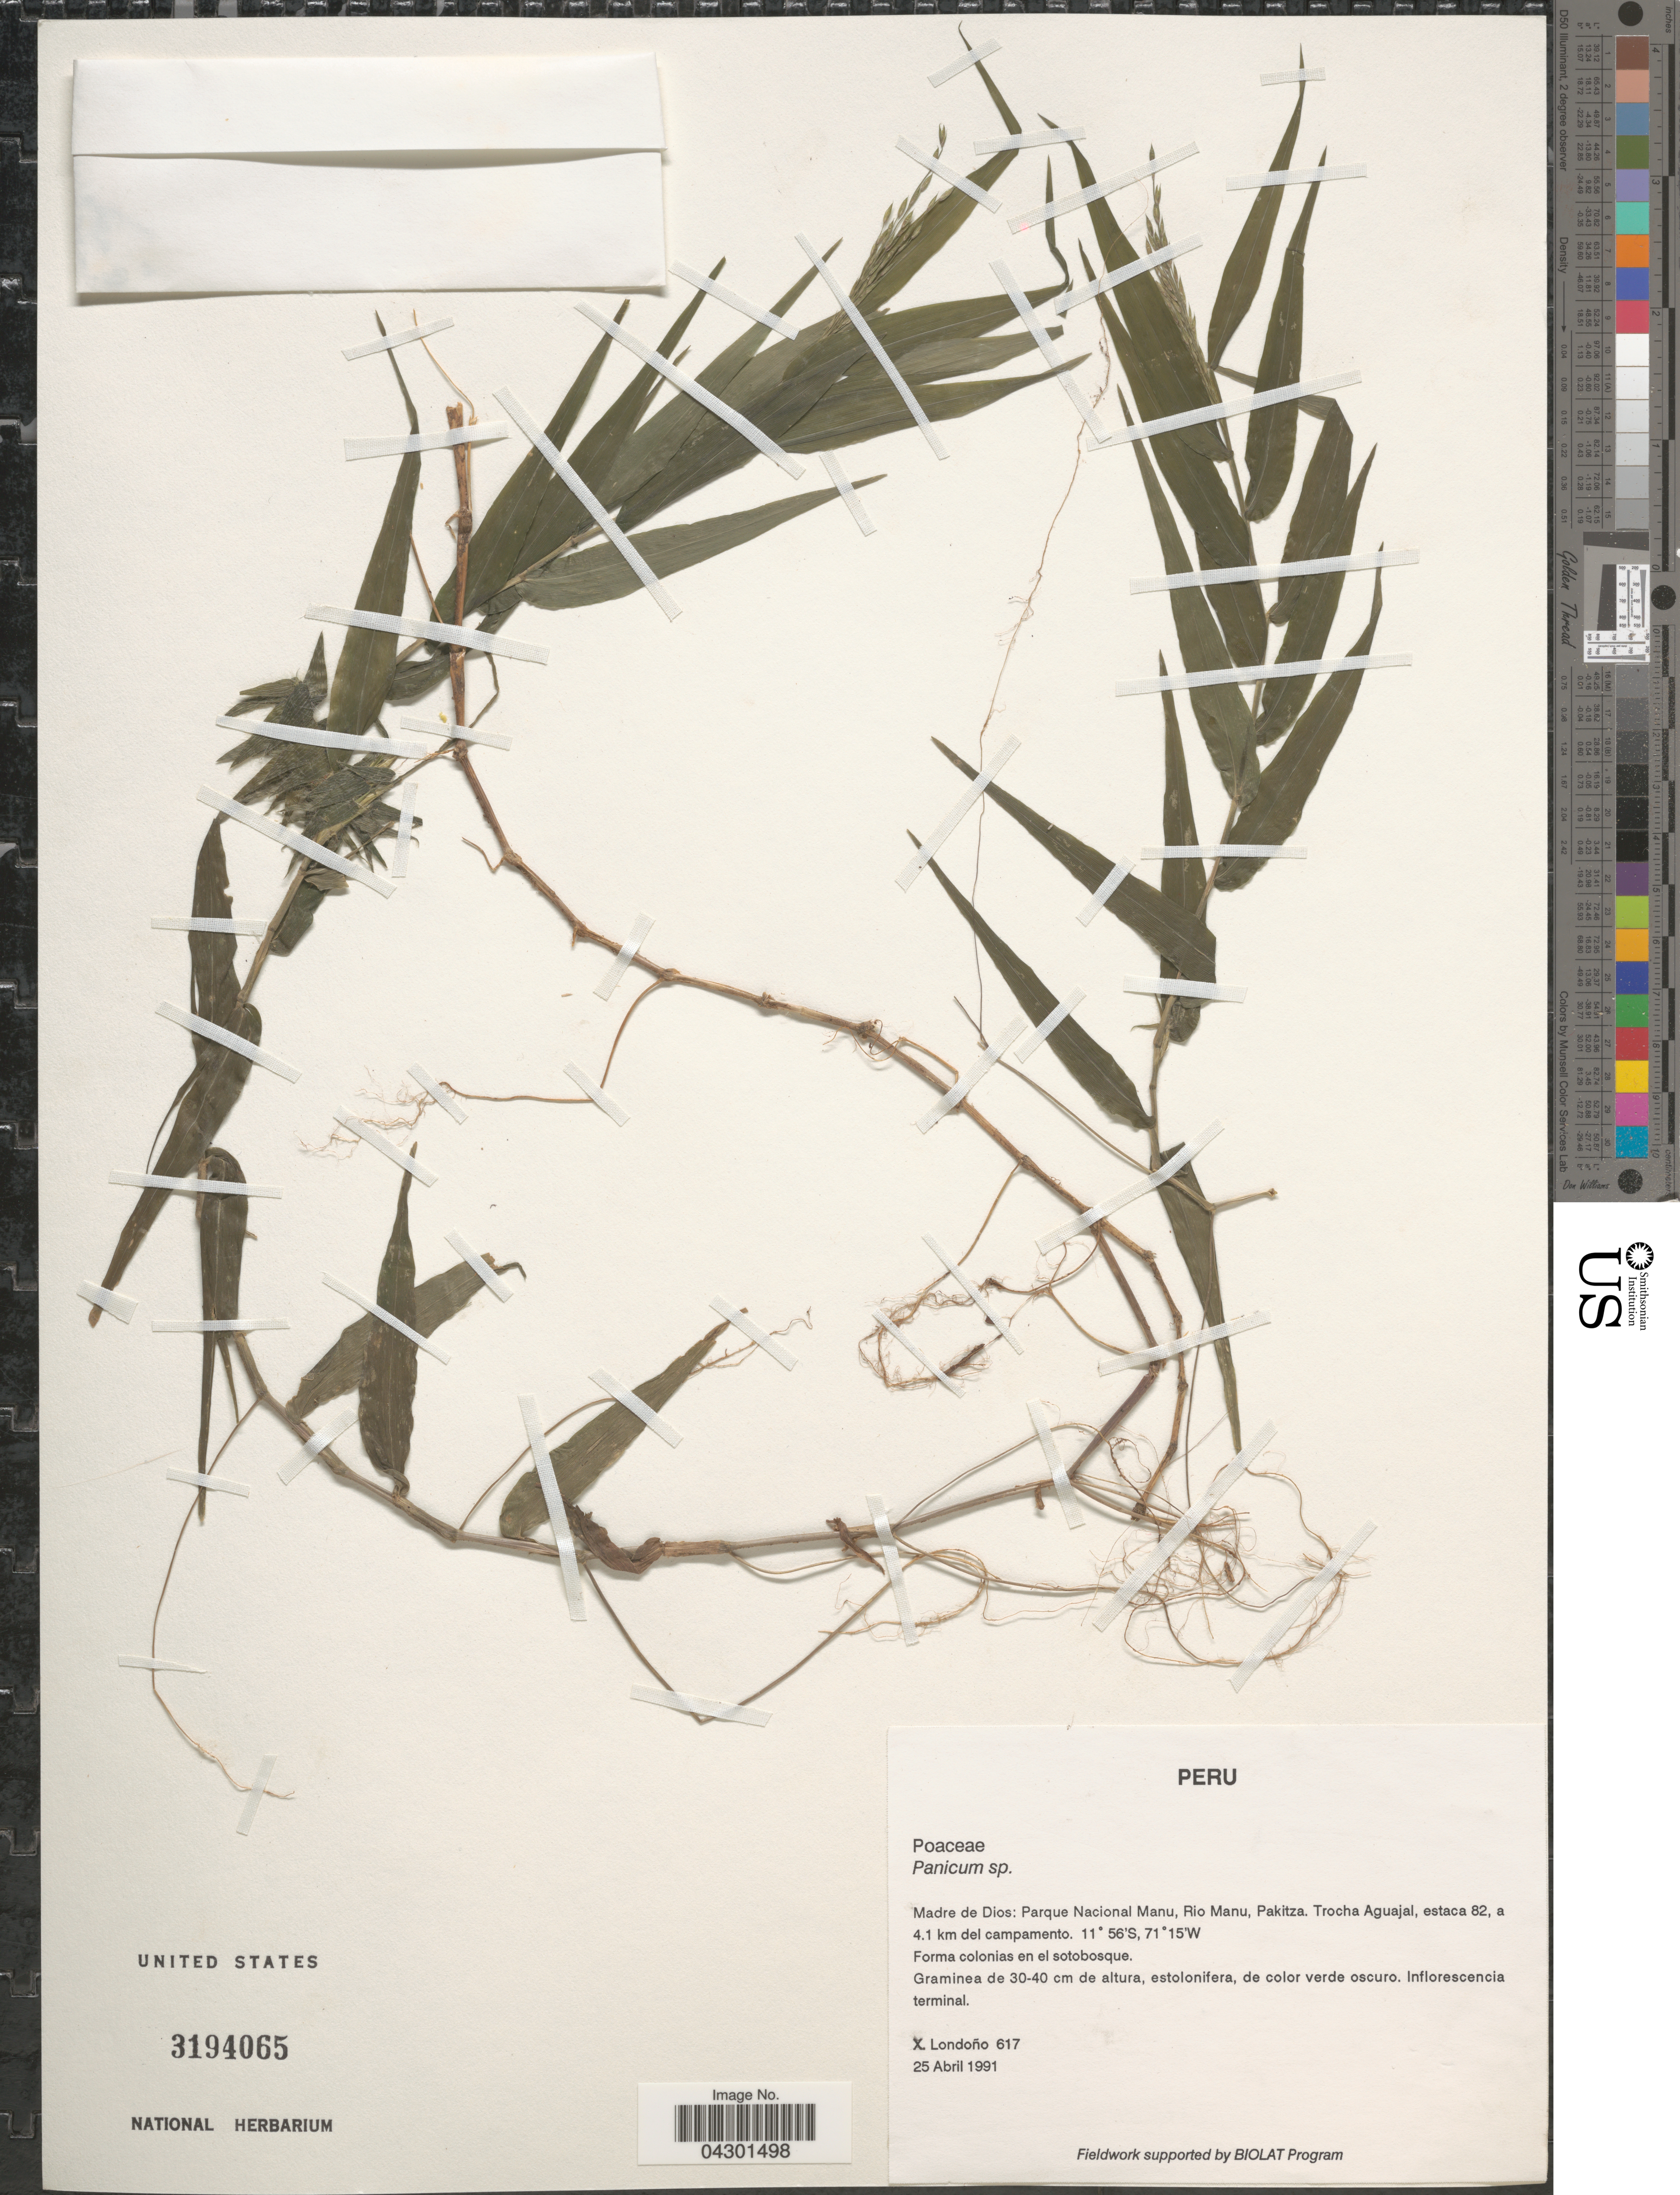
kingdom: Plantae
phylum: Tracheophyta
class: Liliopsida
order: Poales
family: Poaceae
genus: Panicum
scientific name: Panicum sp.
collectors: X. Londoño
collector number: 617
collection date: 1991-04-25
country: Peru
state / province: Madre de Dios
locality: Parque Nacional Manu, Rio Manu, Pakitza. Trocha Aguajal, estaca 82, a 4.1 km del campamento.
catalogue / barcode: US 3194065